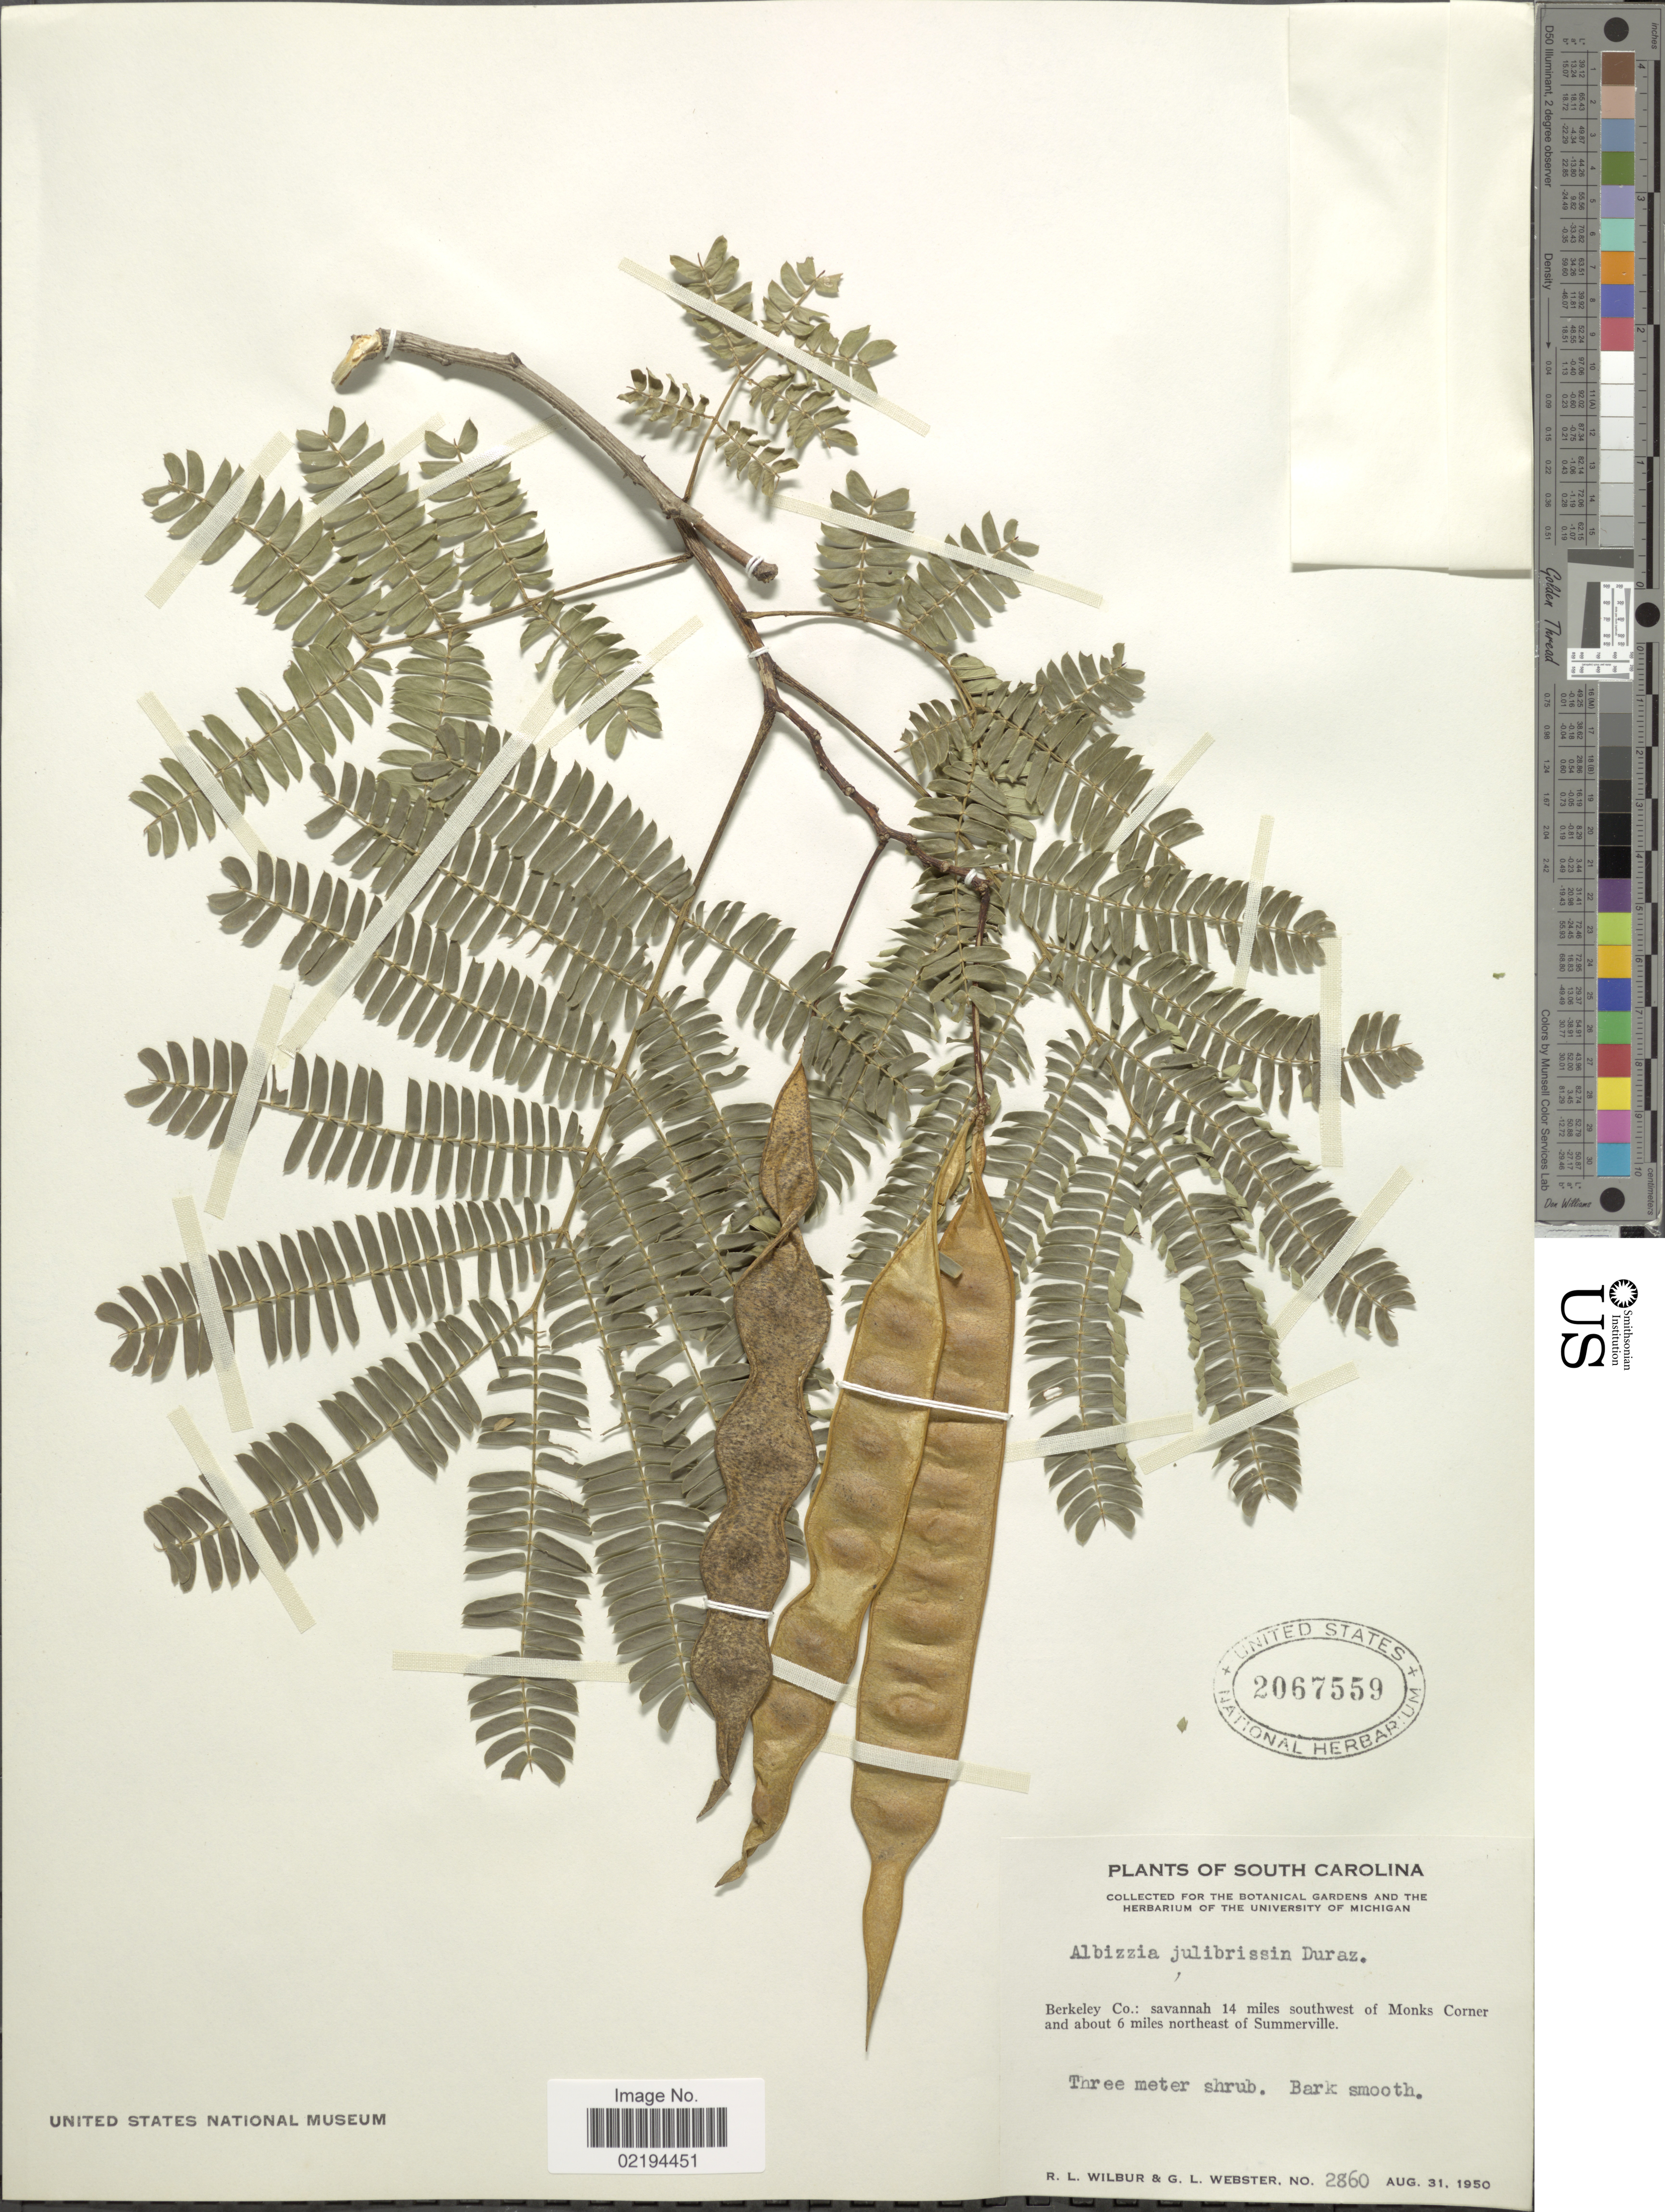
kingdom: Plantae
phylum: Tracheophyta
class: Magnoliopsida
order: Fabales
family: Fabaceae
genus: Albizia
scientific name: Albizia julibrissin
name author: Durazz.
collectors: R. L. Wilbur & G. L. Webster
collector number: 2860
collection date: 1950-08-31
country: United States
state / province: South Carolina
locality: Berkeley Co.: savannah 14 miles southwest of Monks Corner and about 6 miles northeast of Summerville.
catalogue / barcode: US 2067559